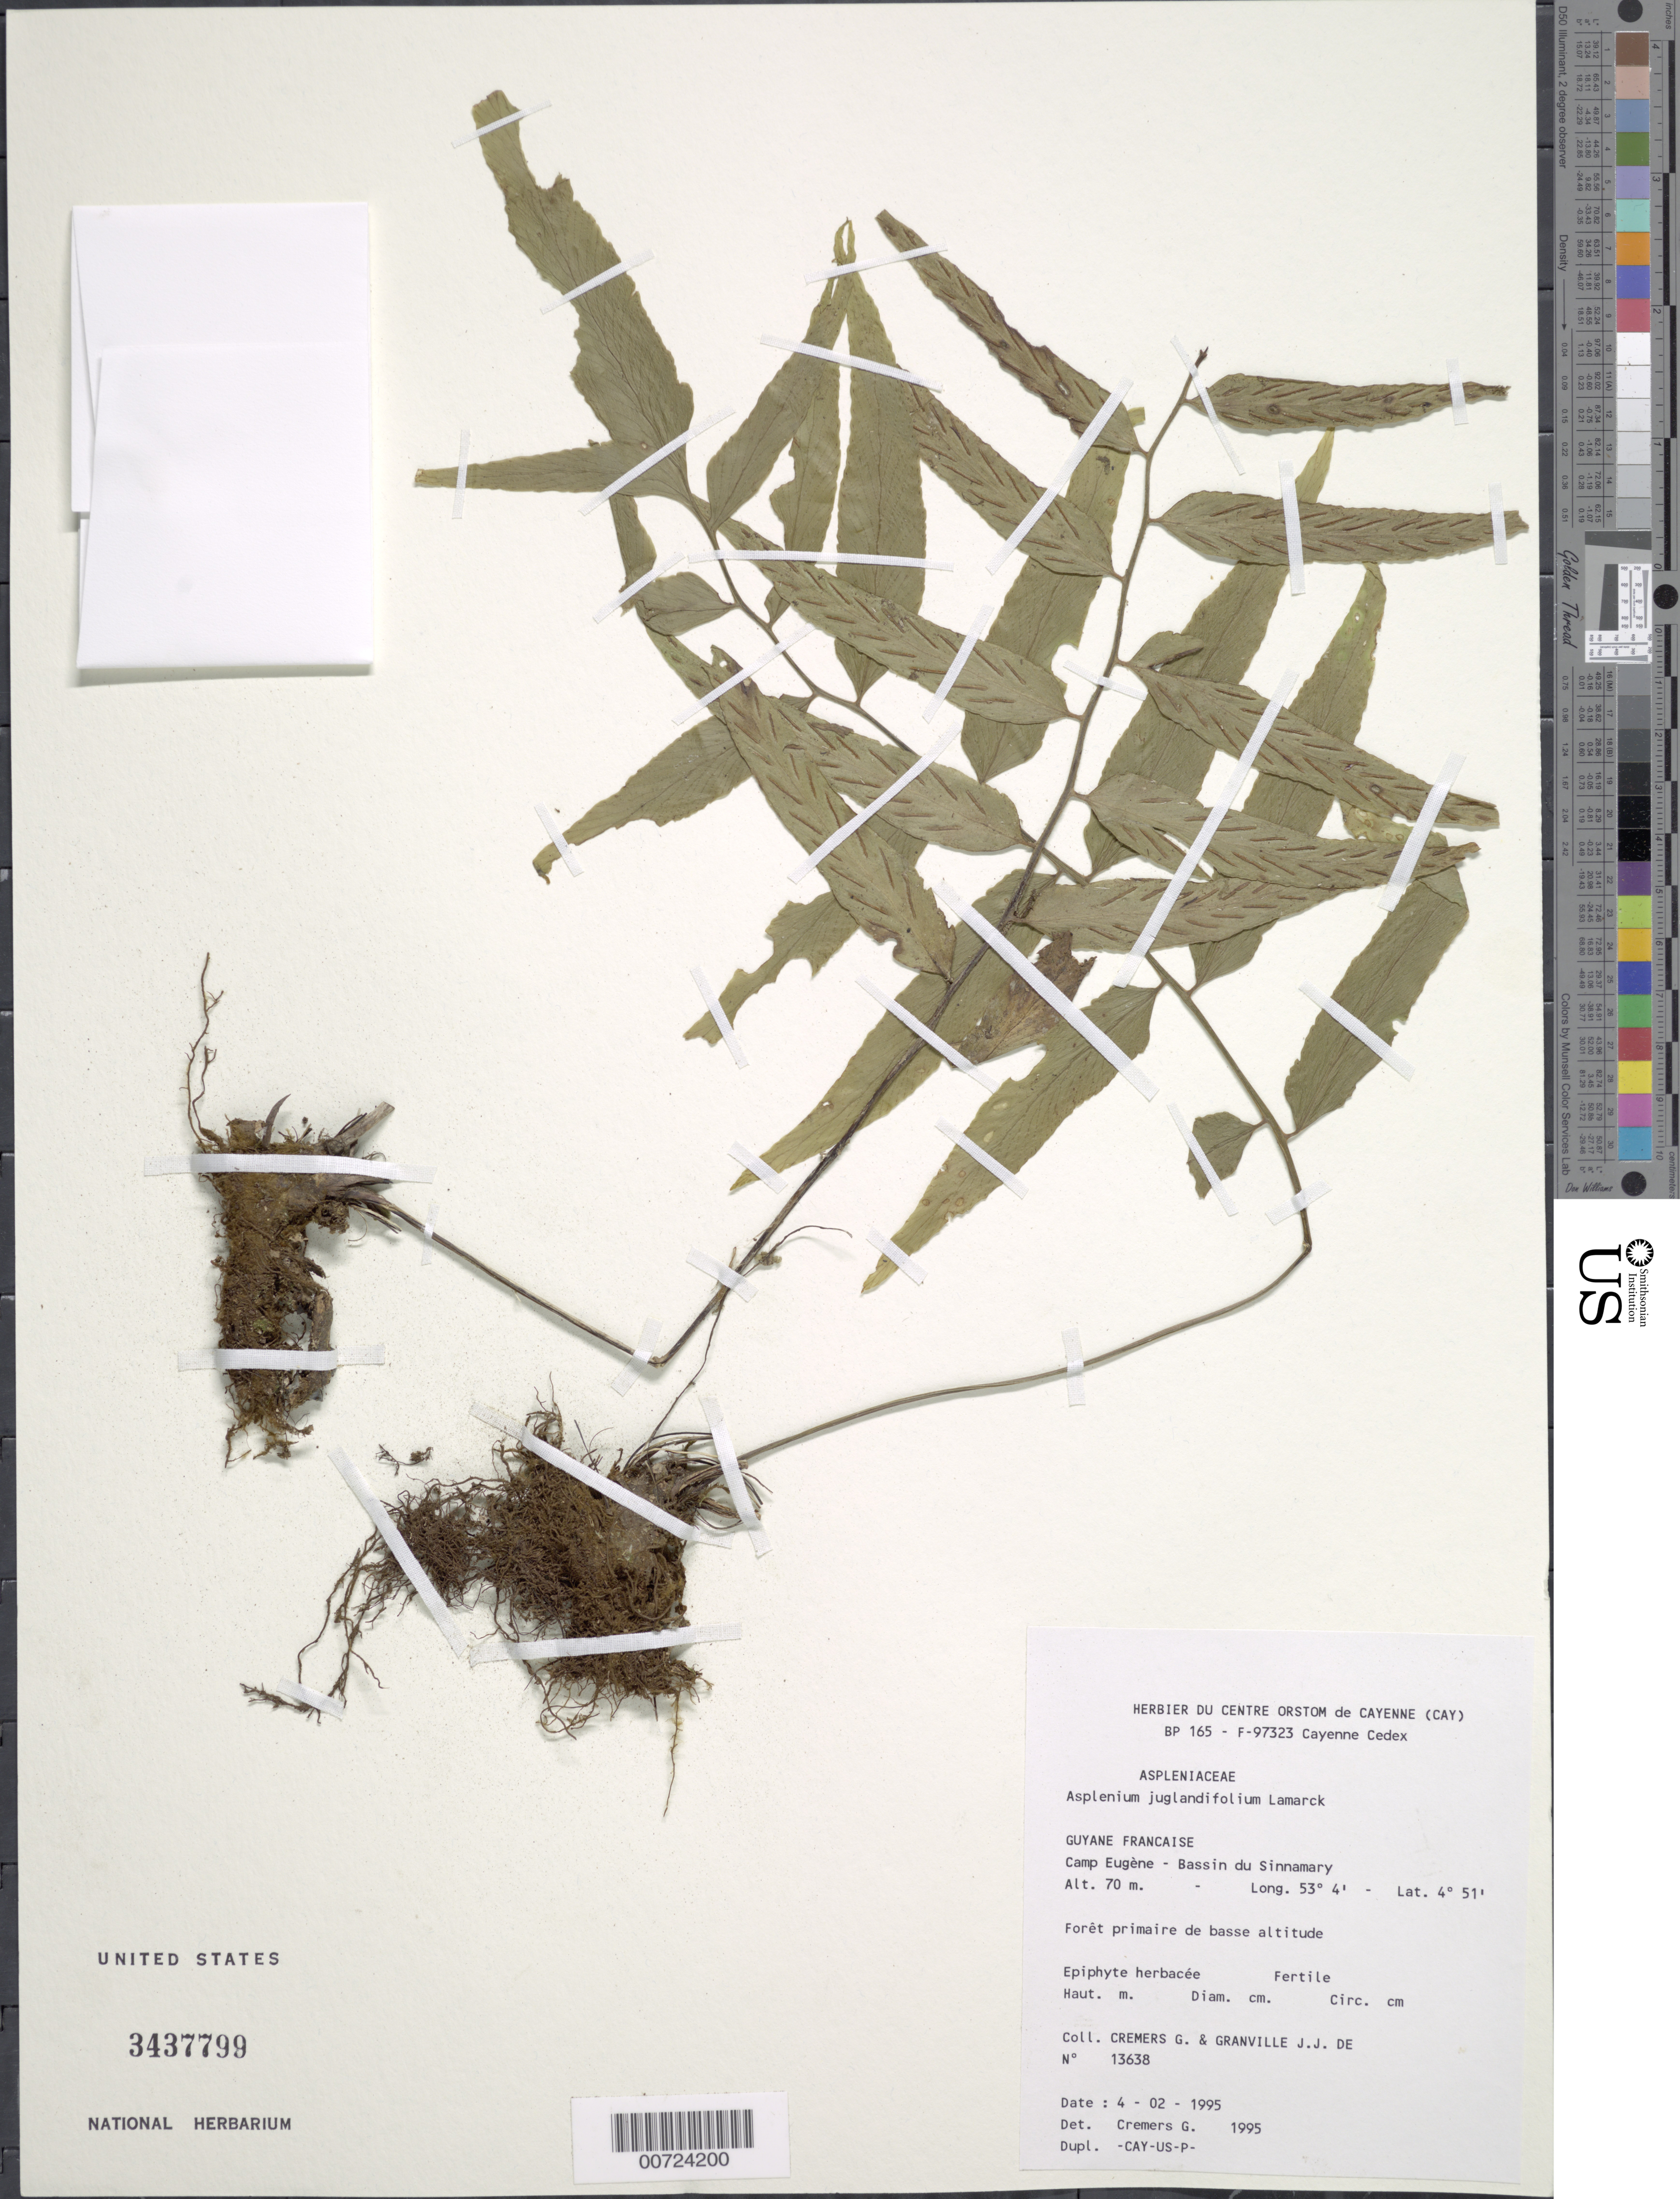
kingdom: Plantae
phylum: Tracheophyta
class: Polypodiopsida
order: Polypodiales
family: Aspleniaceae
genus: Asplenium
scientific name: Asplenium juglandifolium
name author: Lam.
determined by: Cremers, Georges A.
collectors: G. Cremers & J.-J. de Granville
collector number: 13638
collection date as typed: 4-Feb-95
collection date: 1995-02-04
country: French Guiana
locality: Camp Eugène, Bassin du Sinnamary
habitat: Low primary forest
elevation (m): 70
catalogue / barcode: US 3437799